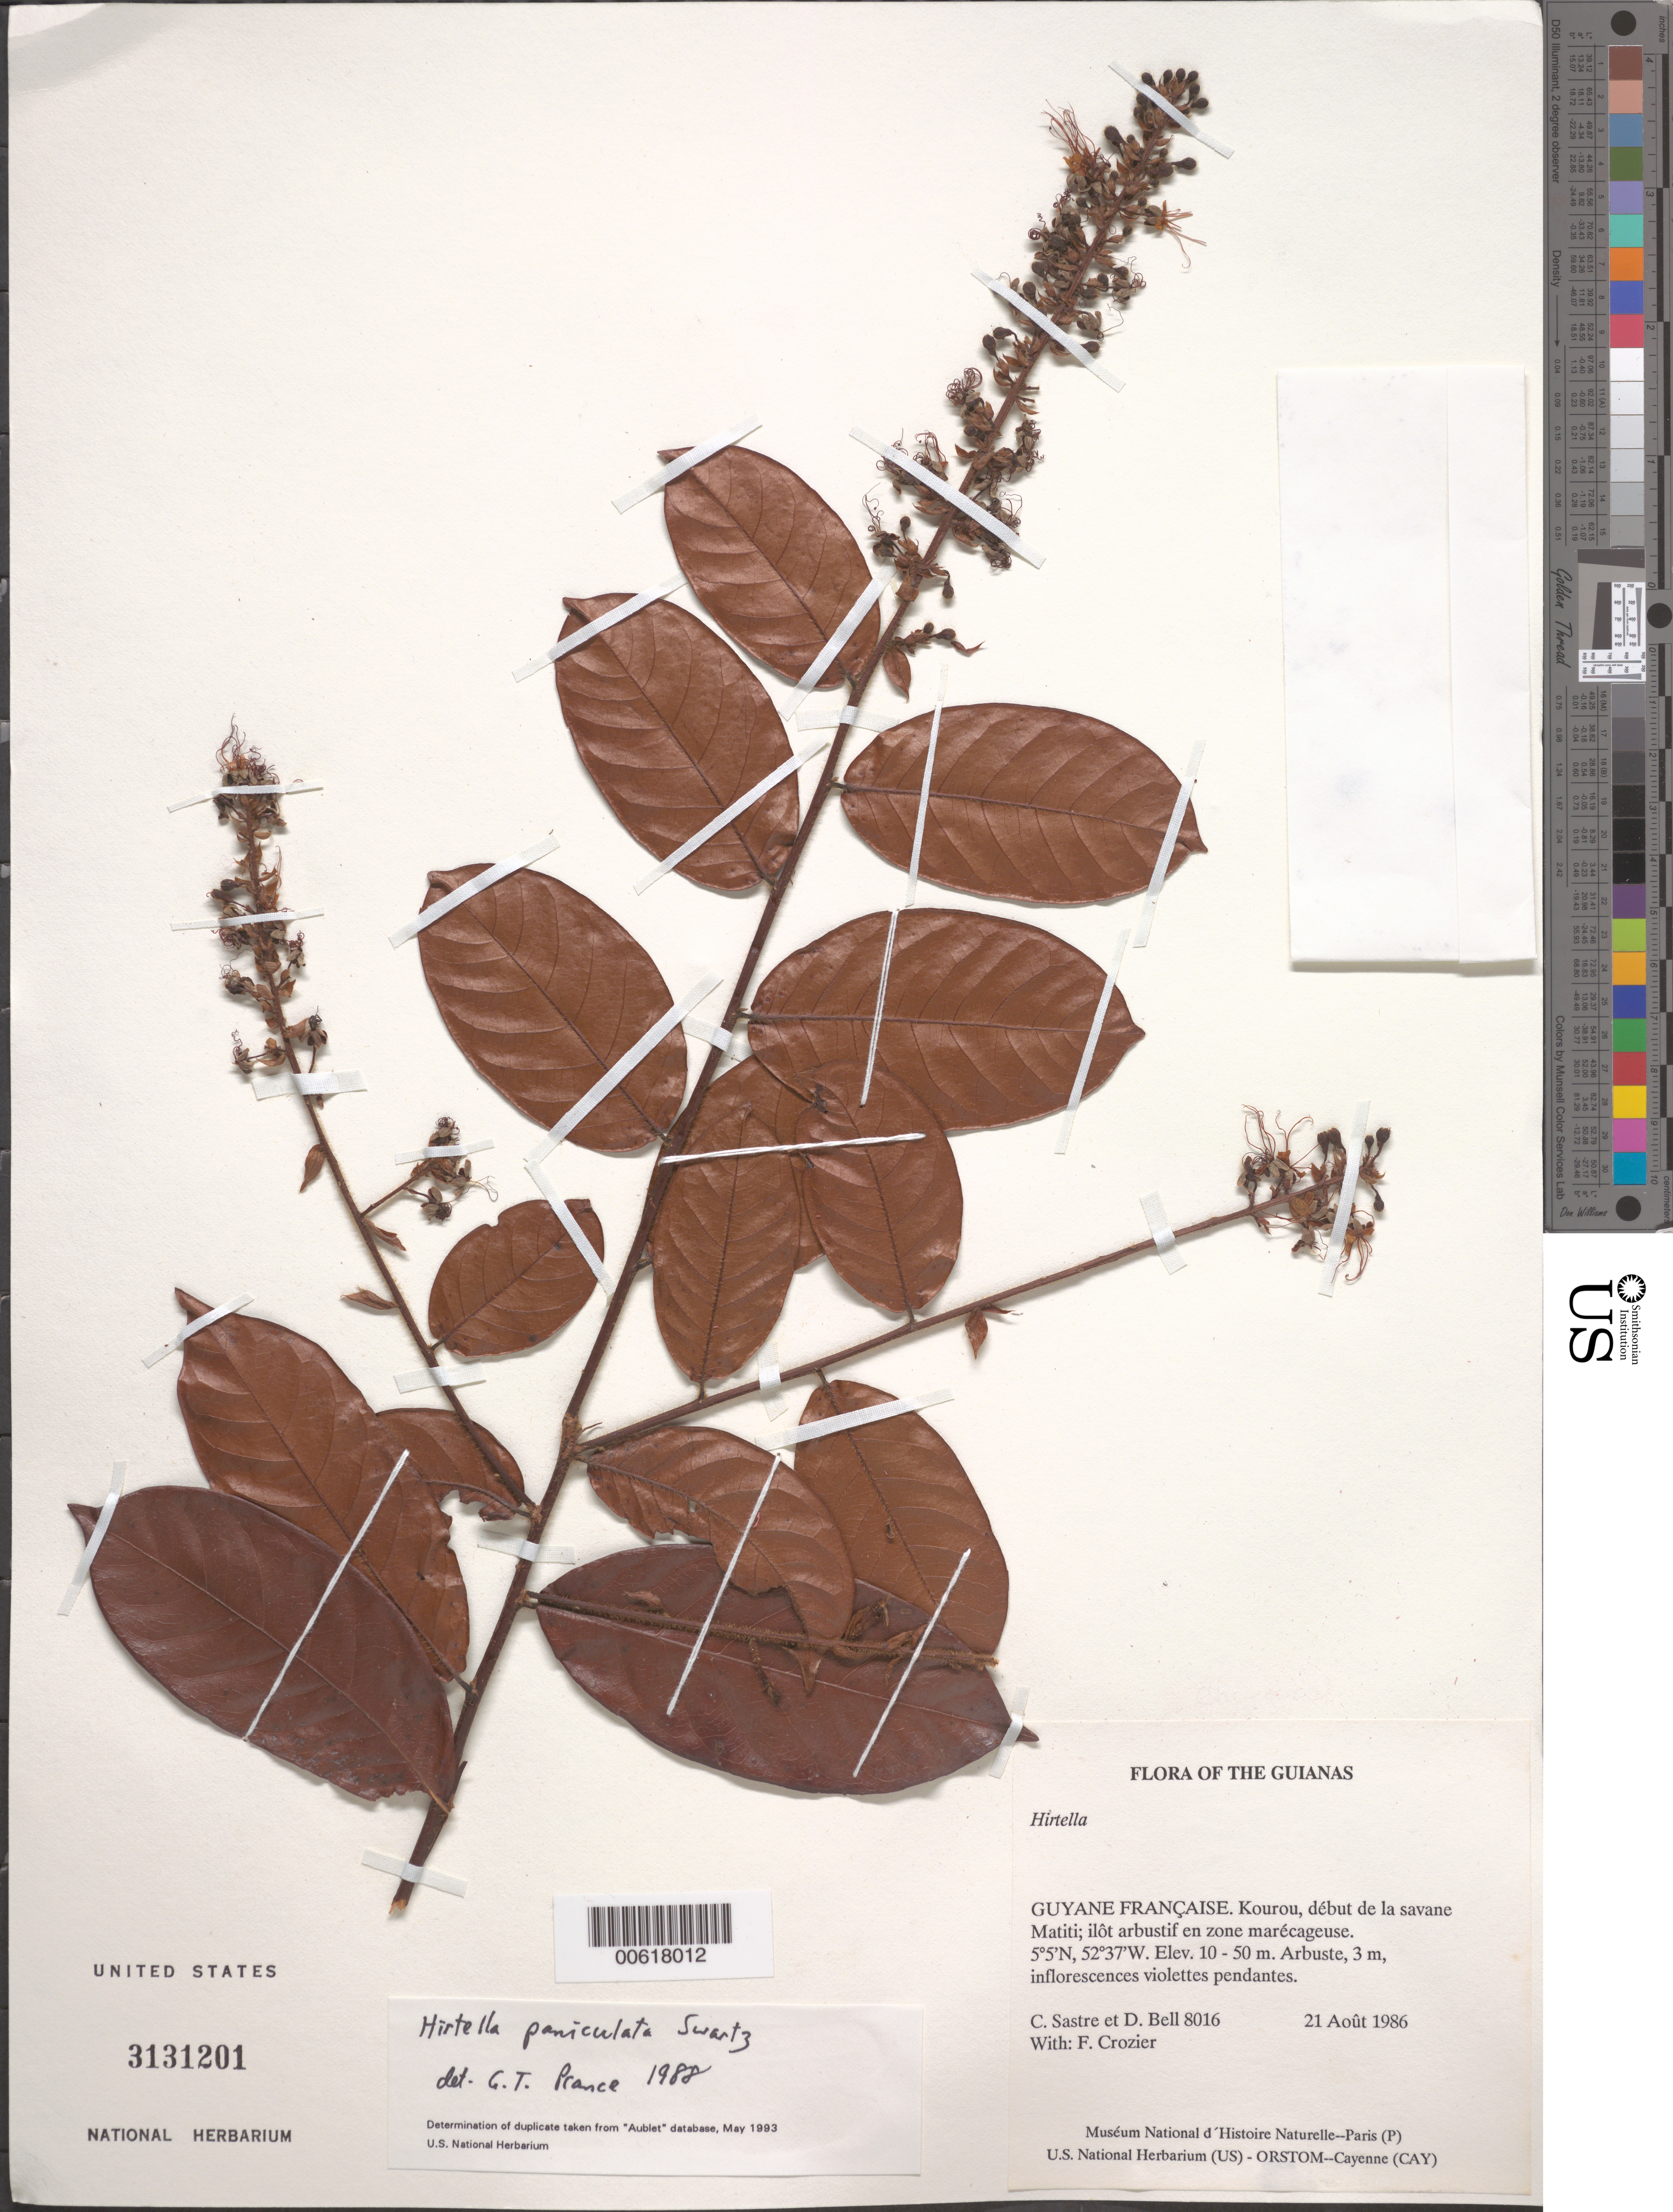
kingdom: Plantae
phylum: Tracheophyta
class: Magnoliopsida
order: Malpighiales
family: Chrysobalanaceae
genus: Hirtella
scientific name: Hirtella paniculata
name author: Sw.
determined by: Prance, G. T.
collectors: C. H. L. Sastre, D. A. Bell & F. Crozier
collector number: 8016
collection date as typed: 21 August 1986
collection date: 1986-08-21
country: French Guiana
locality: Kourou, début de la savane Matiti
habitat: ilôt arbustif en zone marécageuse (tree island in a marshy area)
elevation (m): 10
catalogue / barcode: US 3131201